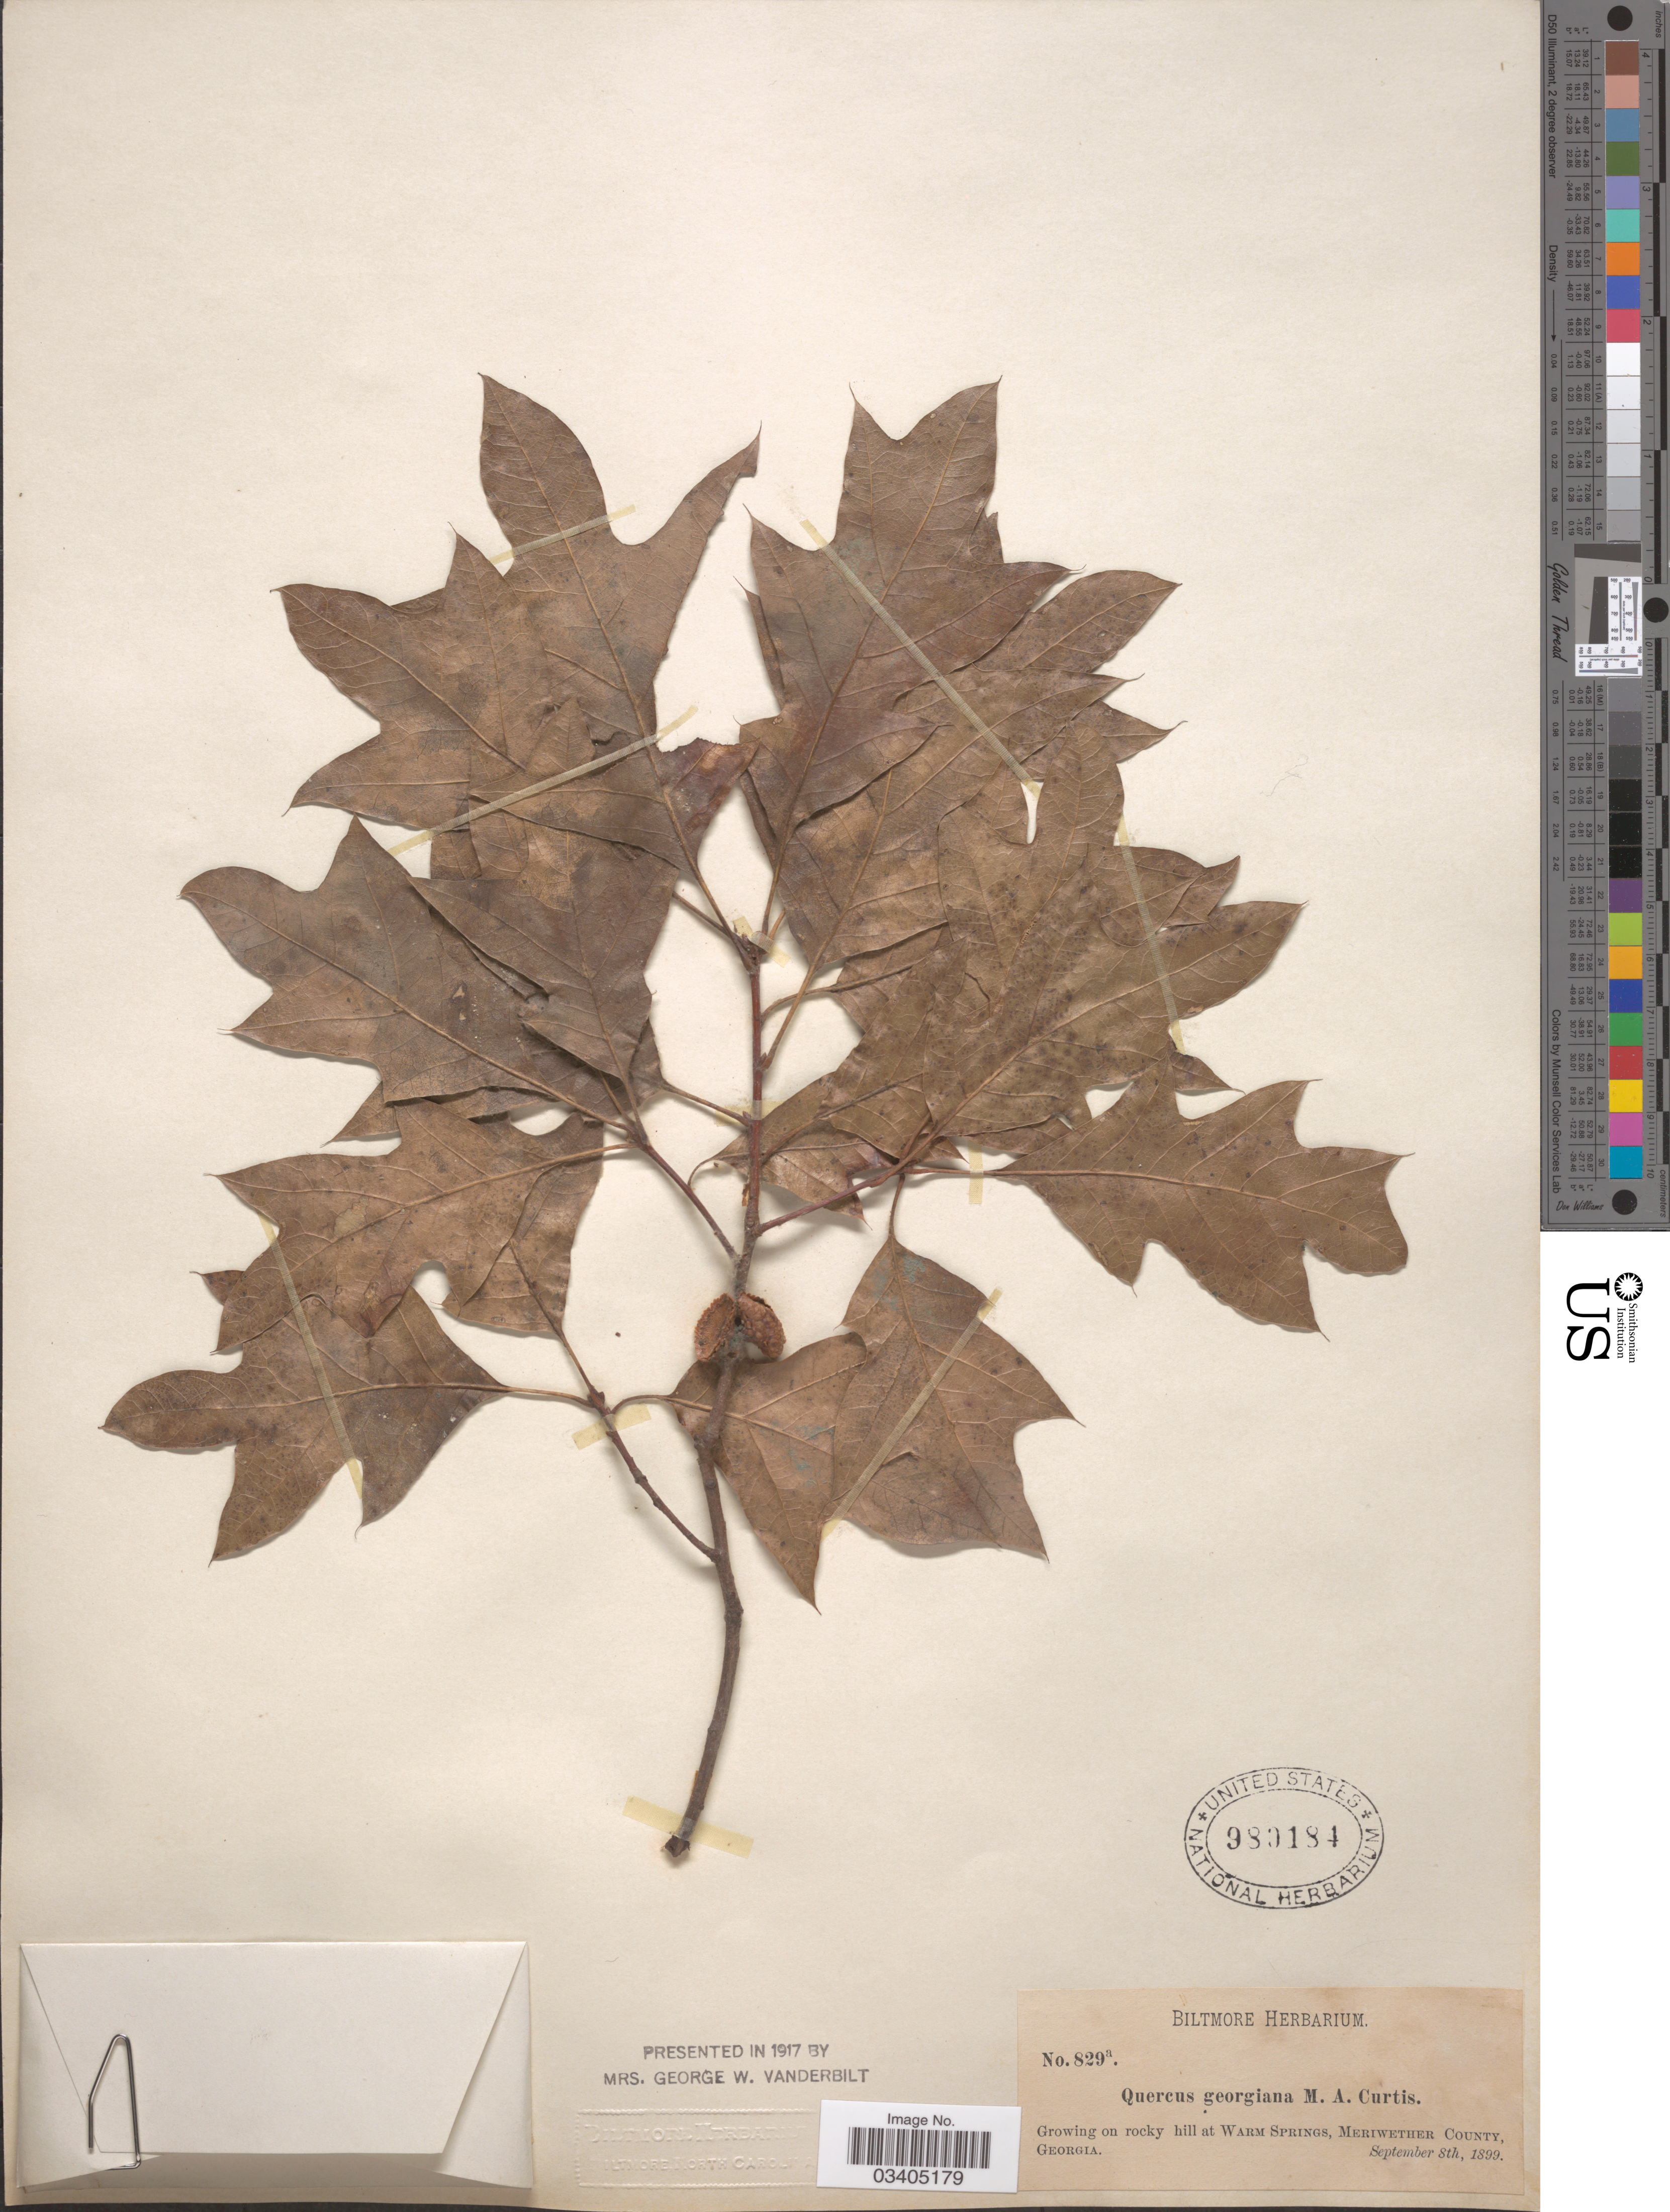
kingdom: Plantae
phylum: Tracheophyta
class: Magnoliopsida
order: Fagales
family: Fagaceae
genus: Quercus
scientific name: Quercus georgiana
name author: M.A. Curtis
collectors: ex herb. Biltmore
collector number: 829a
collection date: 1899-09-08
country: United States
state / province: Georgia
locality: Growing on rocky hill at Warm Springs, Meriwether County.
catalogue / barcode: US 980184